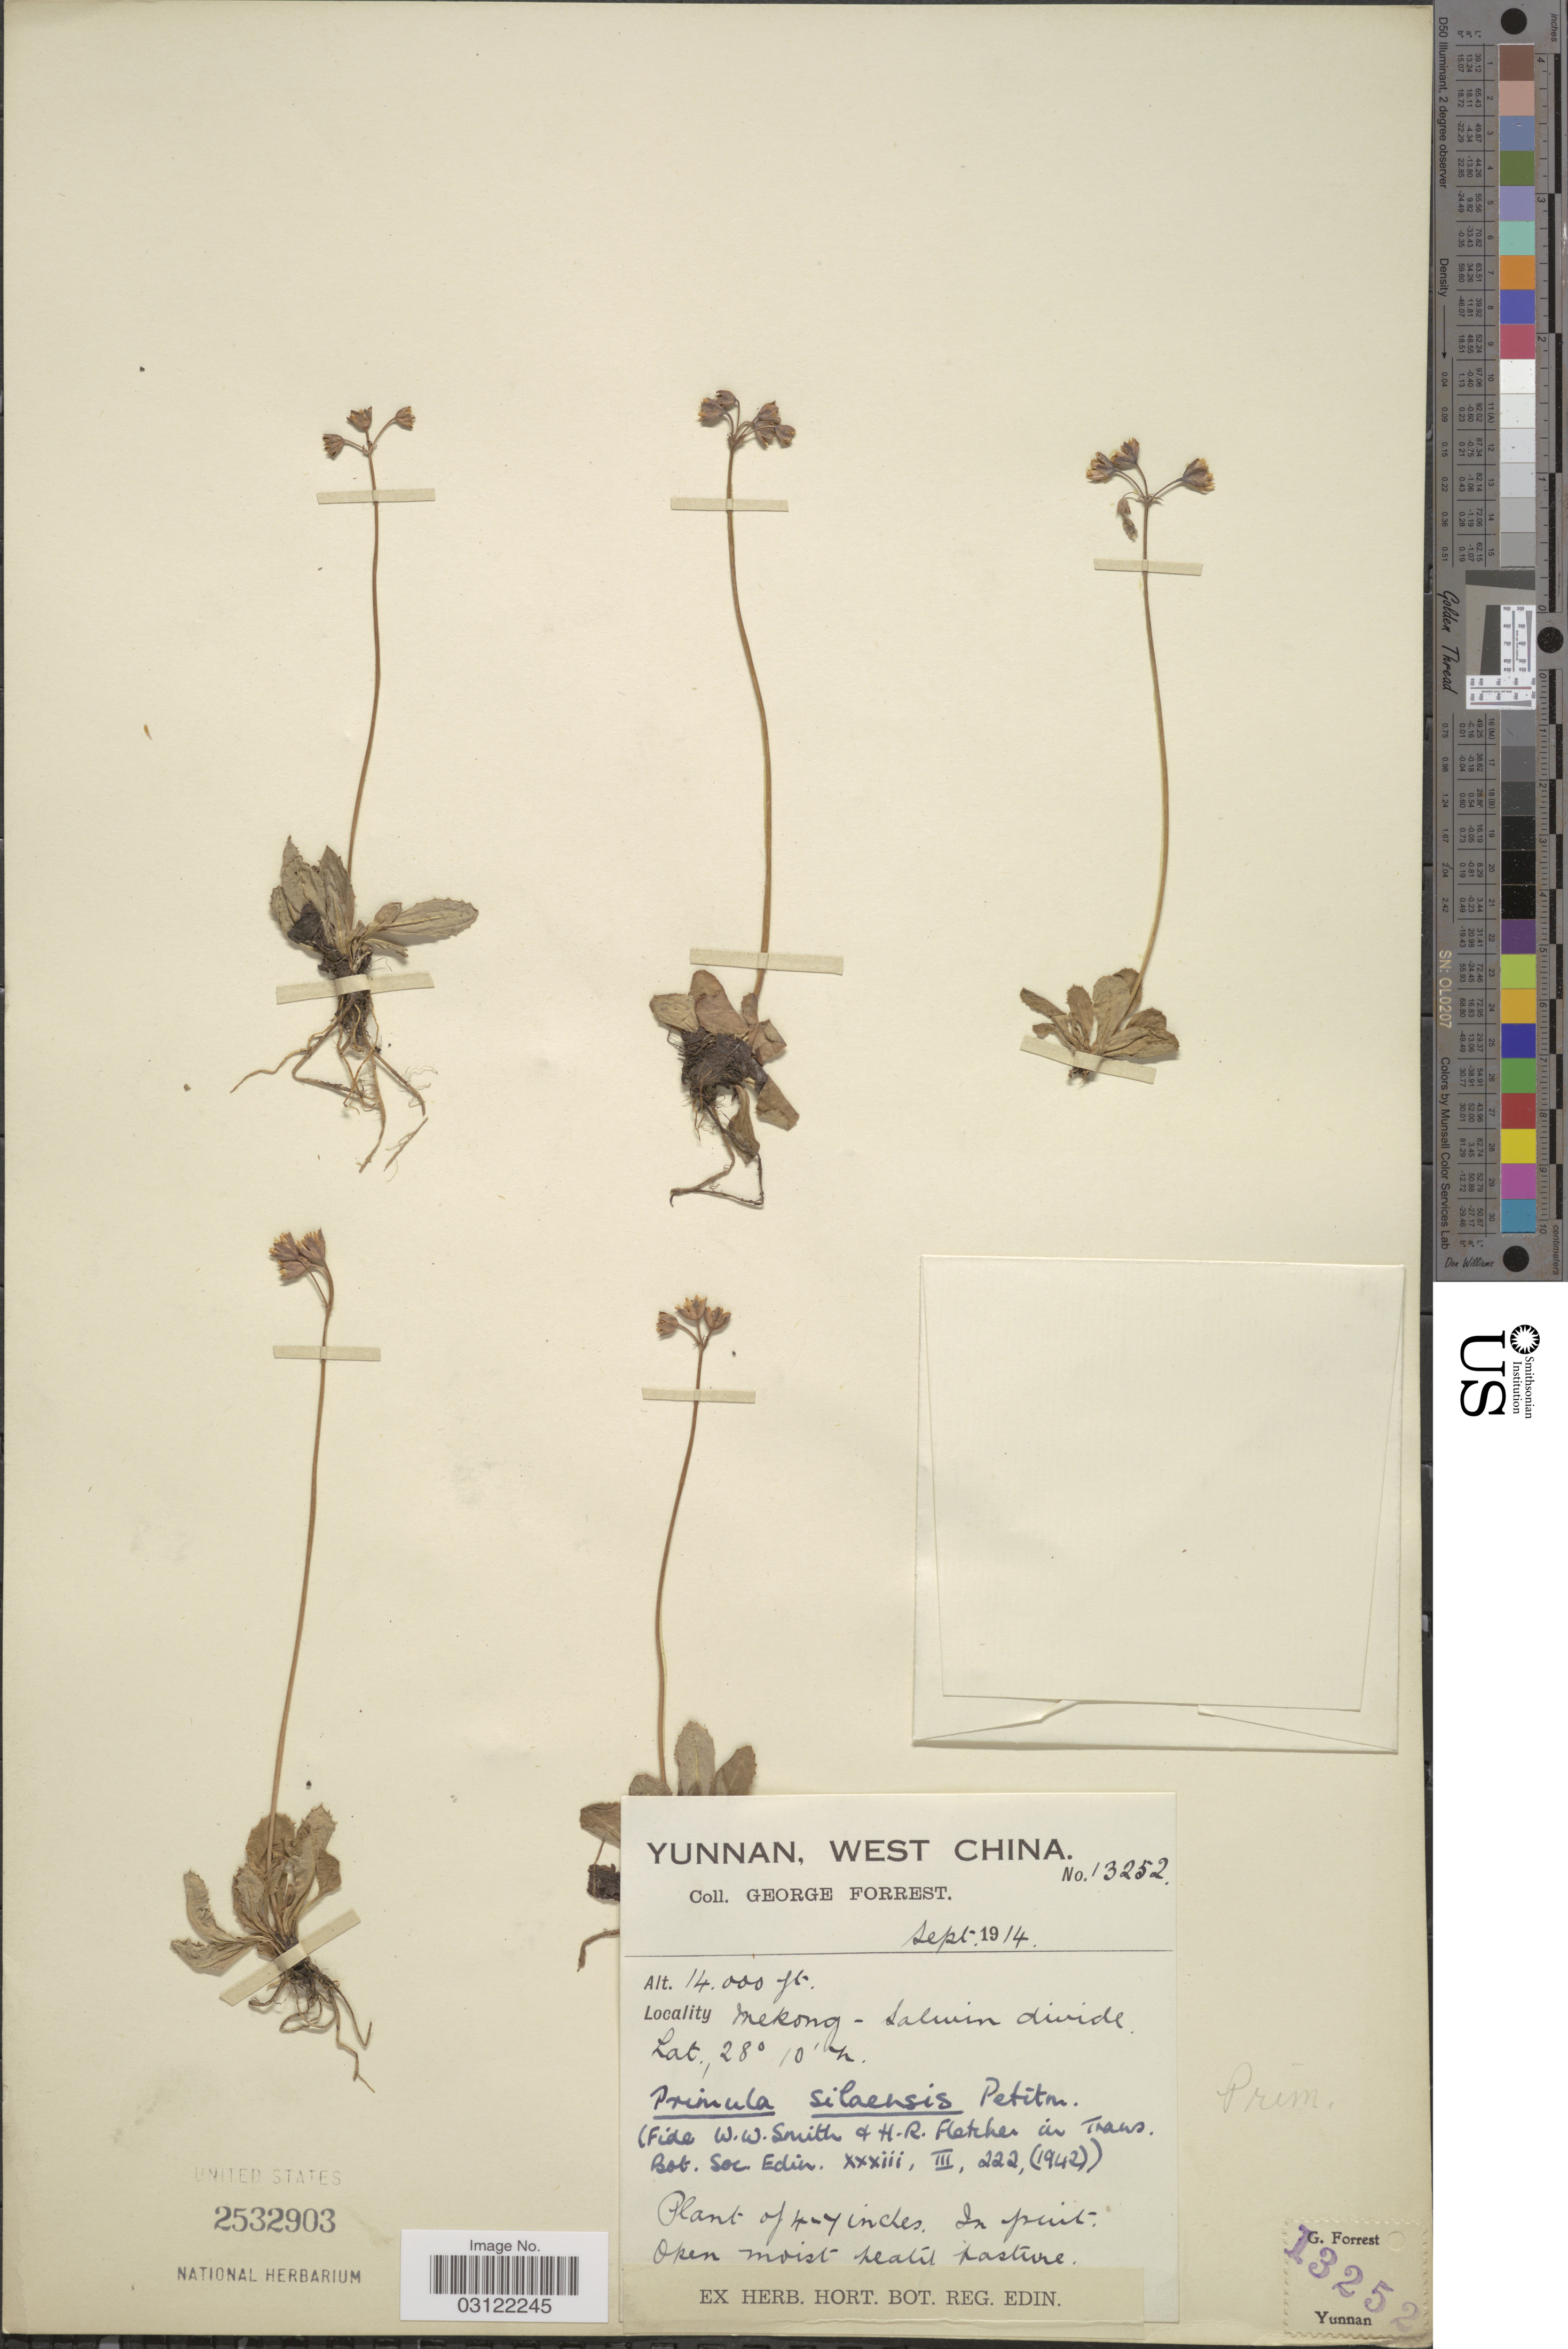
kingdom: Plantae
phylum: Tracheophyta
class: Magnoliopsida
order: Ericales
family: Primulaceae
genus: Primula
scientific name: Primula silaensis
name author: Petitm.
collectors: G. Forrest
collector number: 13252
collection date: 1914-09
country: China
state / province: Yunnan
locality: West China. Mekong- Salwin divide.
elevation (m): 4267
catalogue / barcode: US 2532903